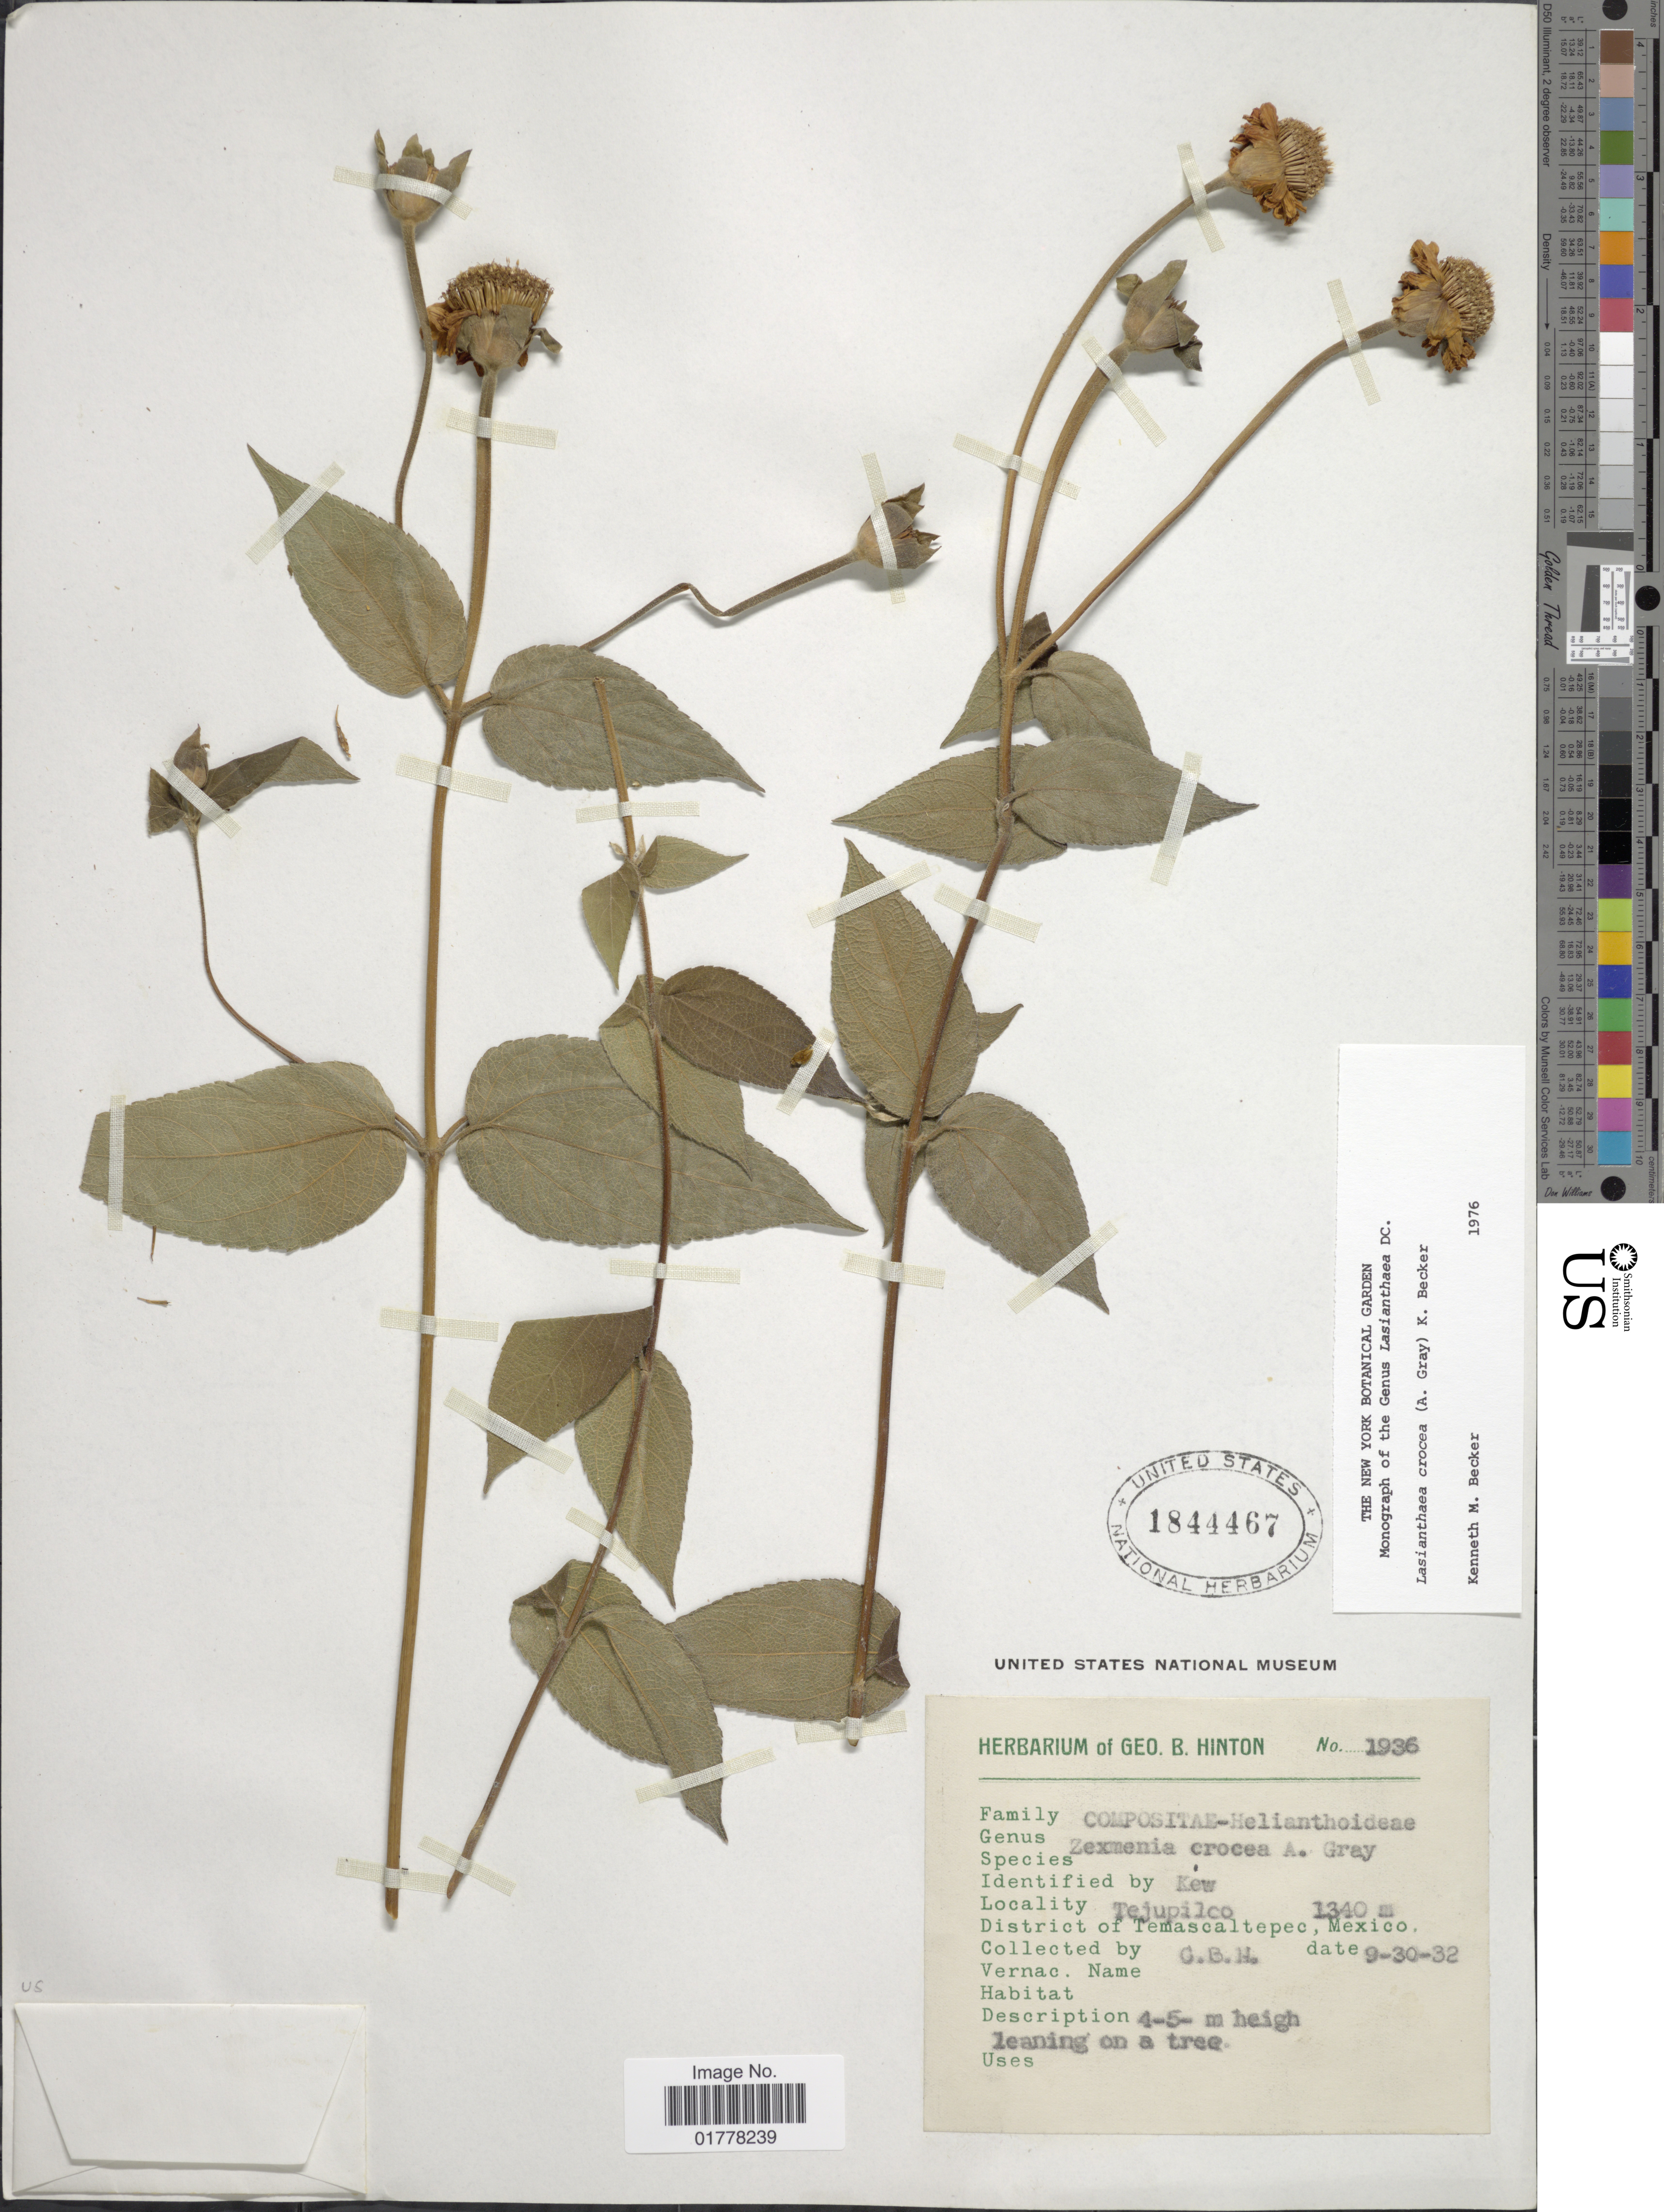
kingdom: Plantae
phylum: Tracheophyta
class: Magnoliopsida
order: Asterales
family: Asteraceae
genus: Lasianthaea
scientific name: Lasianthaea crocea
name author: (A. Gray) K.M. Becker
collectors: G. B. Hinton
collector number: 1936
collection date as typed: Transcribed d/m/y: 30/9/32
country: Mexico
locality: Tejupilco. District of Temascaltepec, Mexico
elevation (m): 1340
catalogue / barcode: US 1844467